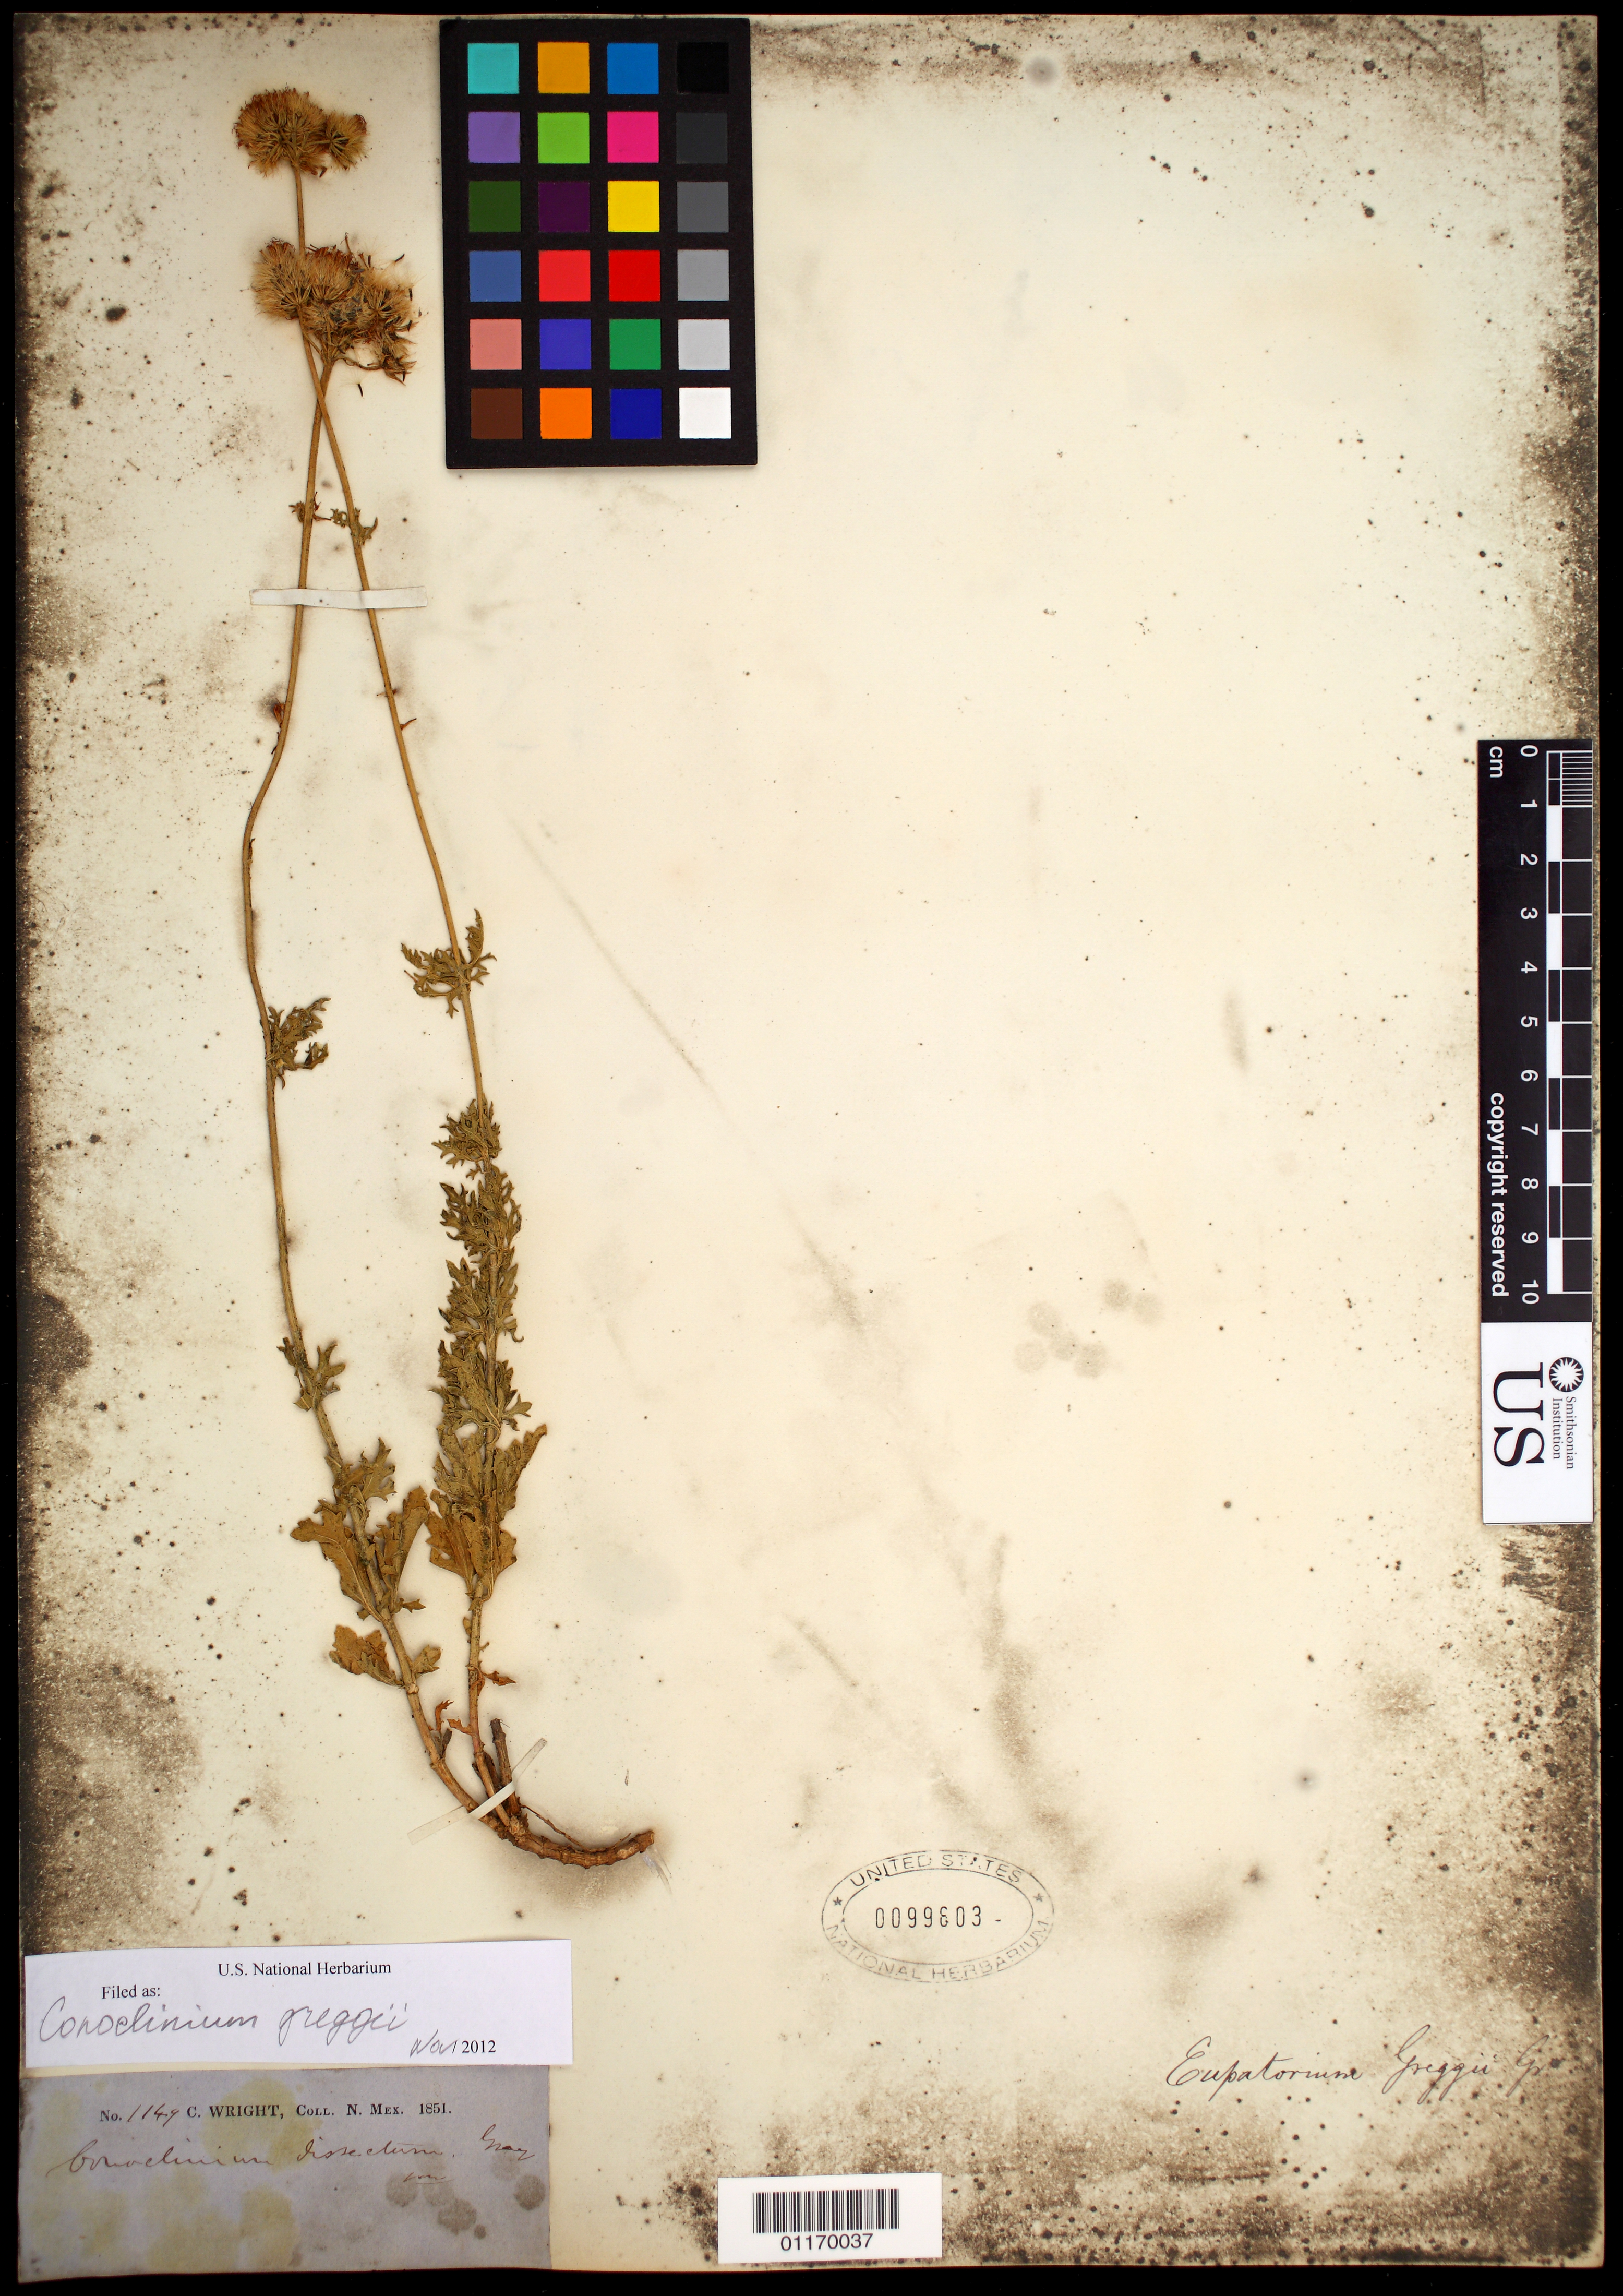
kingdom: Plantae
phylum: Tracheophyta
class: Magnoliopsida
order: Asterales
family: Asteraceae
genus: Conoclinium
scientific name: Conoclinium greggii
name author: (A. Gray) Small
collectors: C. Wright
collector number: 1149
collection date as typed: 1851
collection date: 1851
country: United States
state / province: New Mexico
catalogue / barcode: US 99803